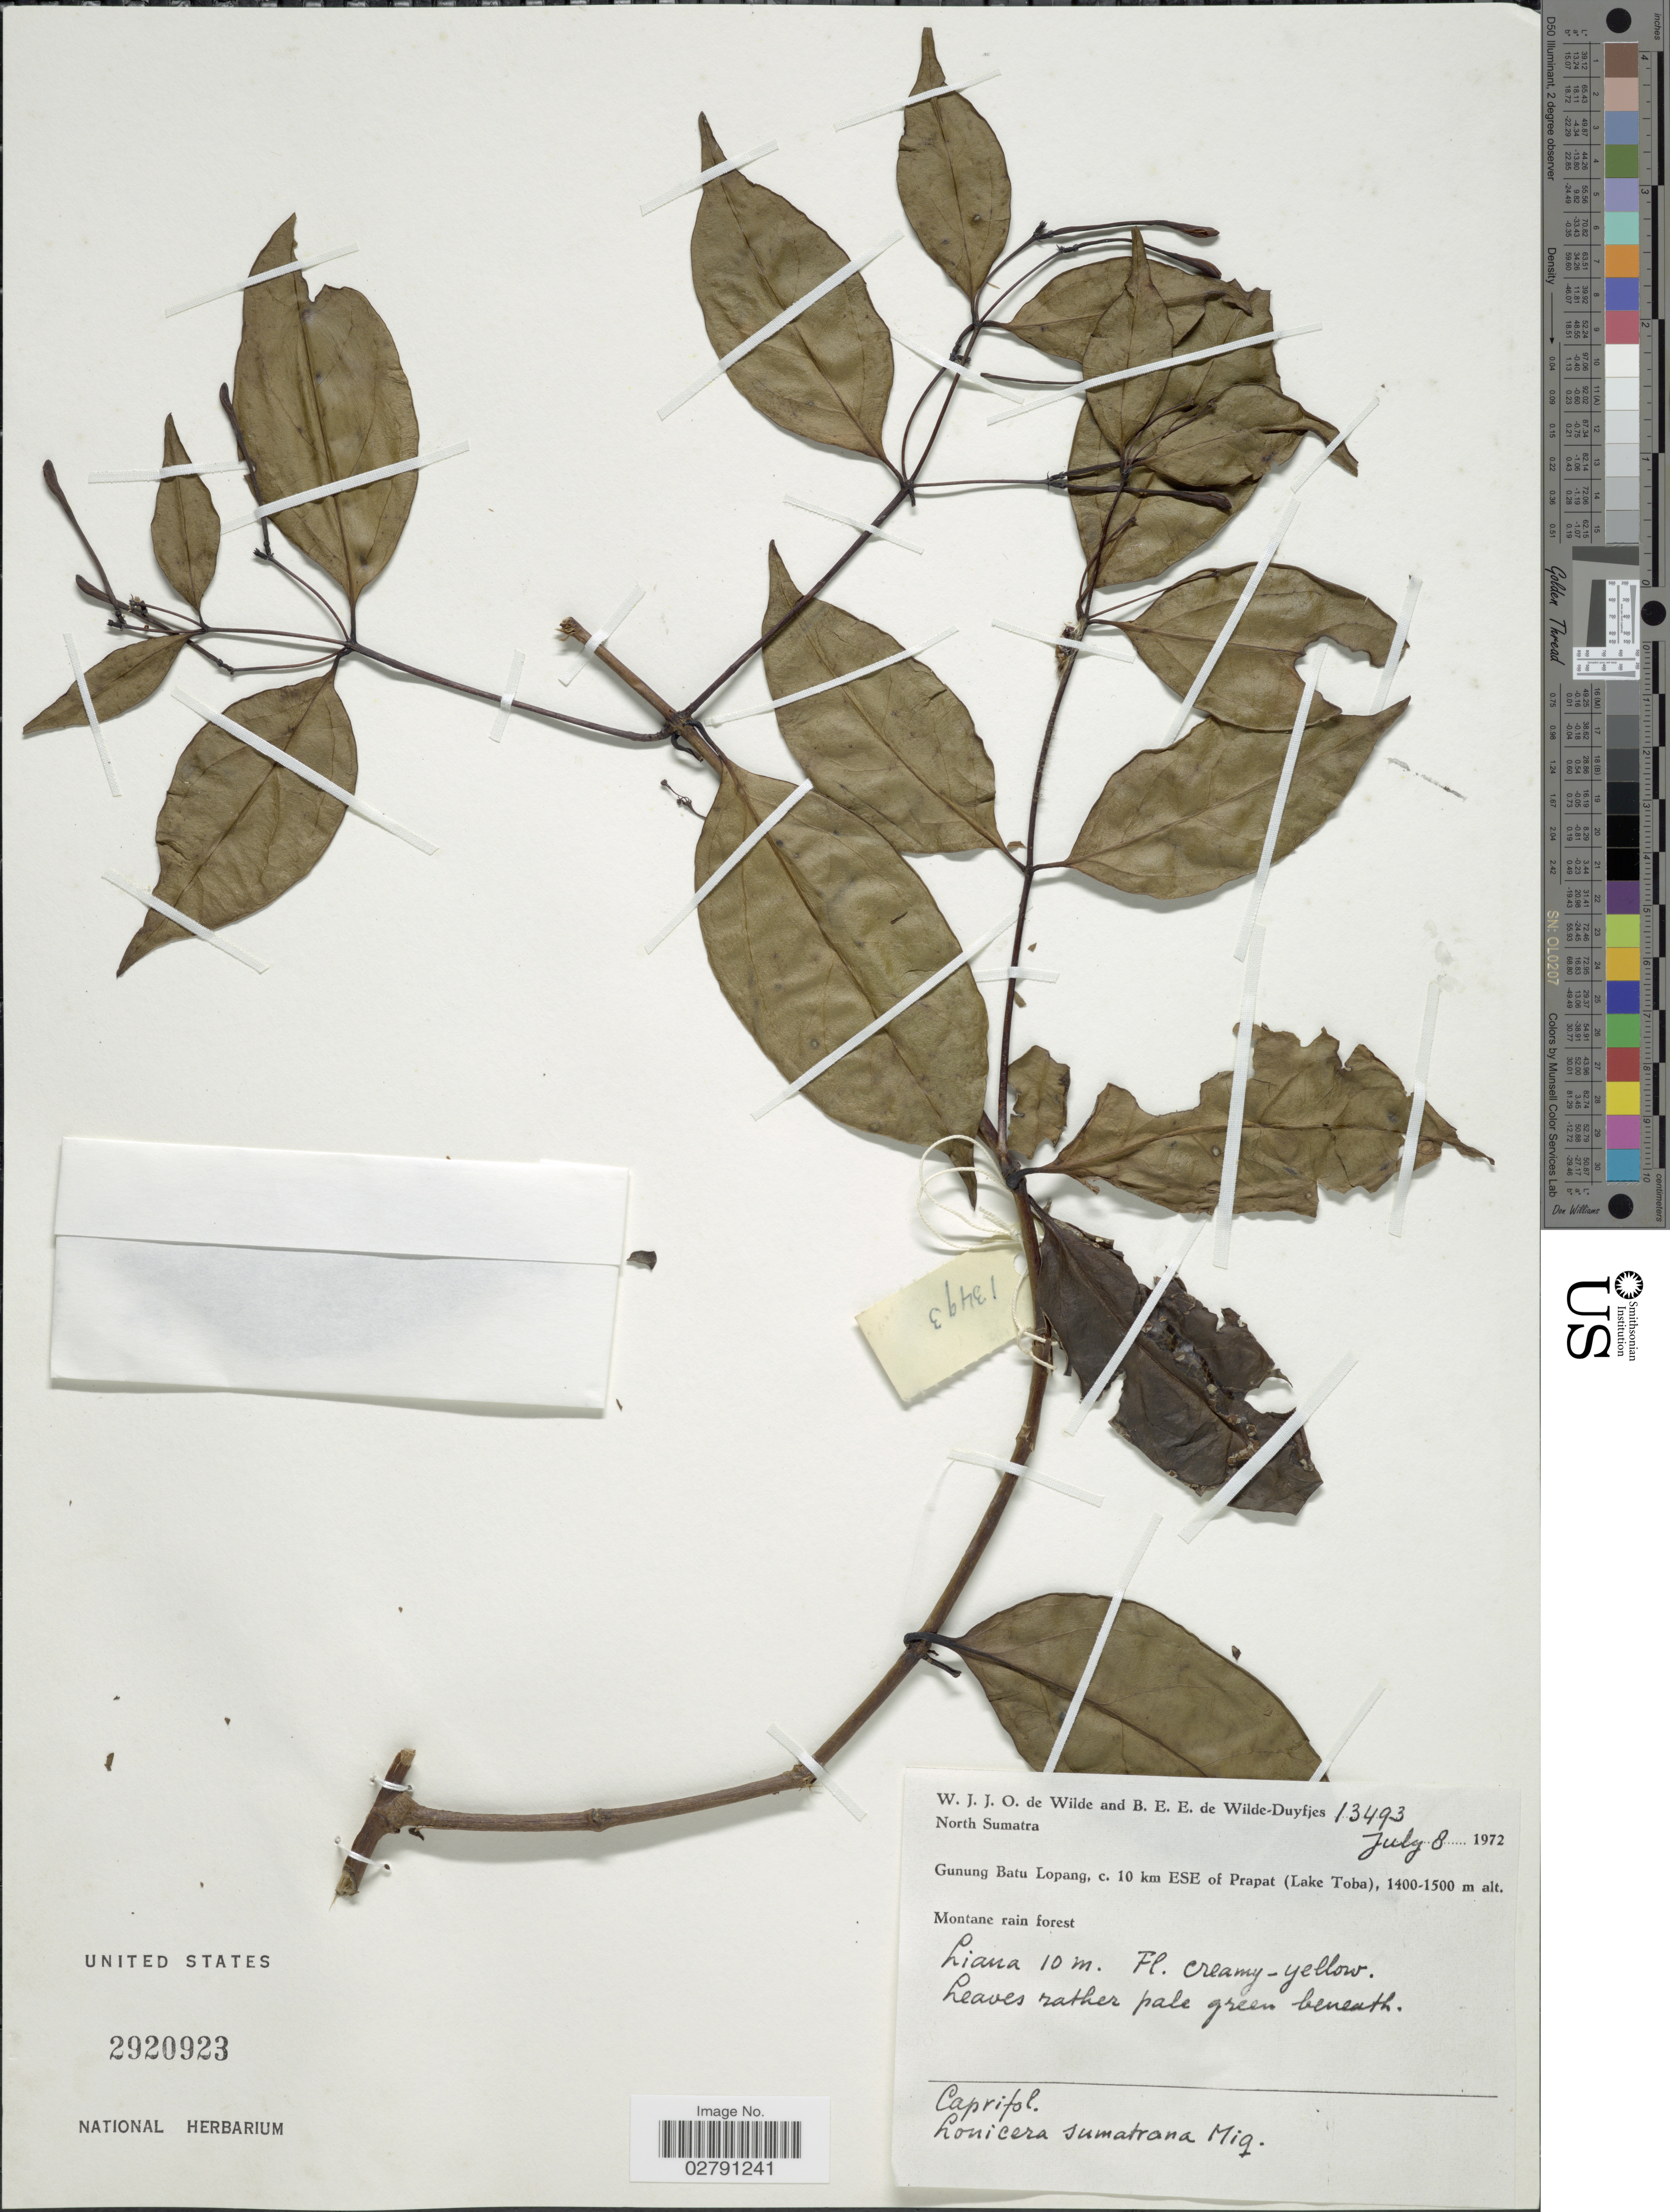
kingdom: Plantae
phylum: Tracheophyta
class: Magnoliopsida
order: Dipsacales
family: Caprifoliaceae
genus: Lonicera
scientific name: Lonicera sumatrana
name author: Miq.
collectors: W. J. de Wilde & B. E. de Wilde-Duyfjes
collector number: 13493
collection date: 1972-07-08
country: Indonesia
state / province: Sumatra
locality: North Sumatra. Gunung Batu Lopang, c. 10 km ESE of Prapat (Lake Toba).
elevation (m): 1400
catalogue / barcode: US 2920923